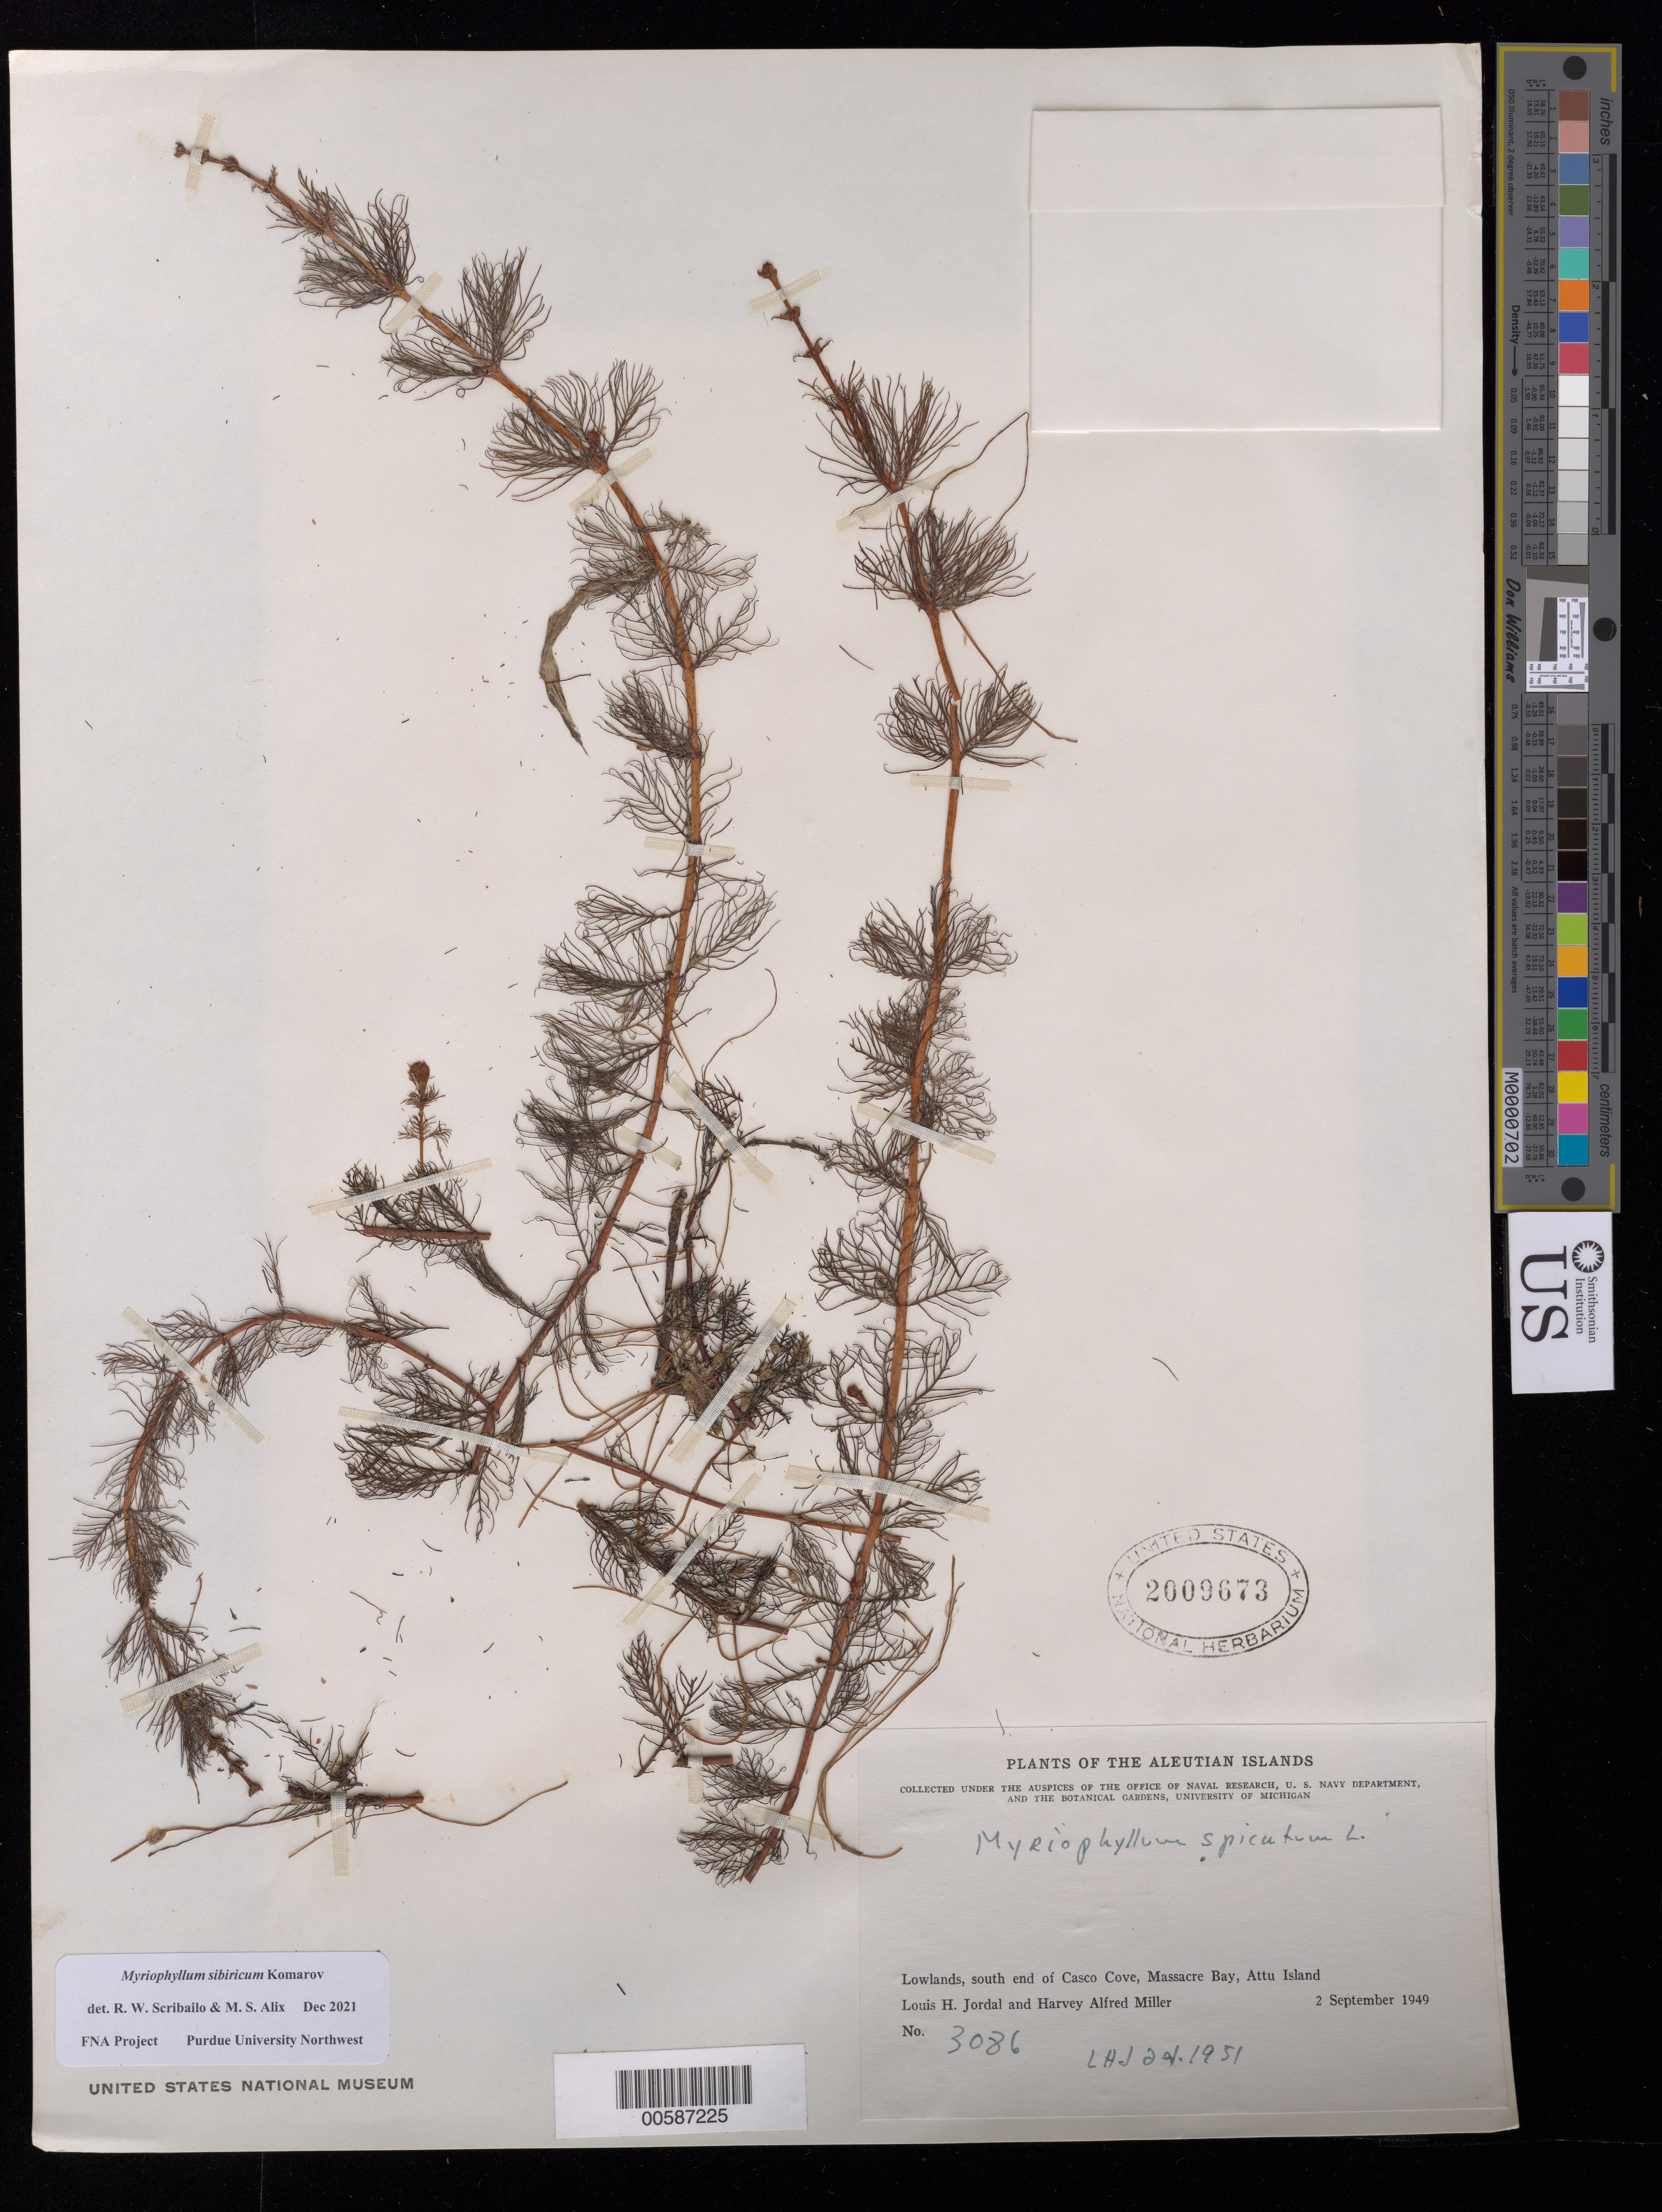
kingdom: Plantae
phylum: Tracheophyta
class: Magnoliopsida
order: Saxifragales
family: Haloragaceae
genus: Myriophyllum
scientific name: Myriophyllum sibiricum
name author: Kom.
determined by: Scribailo, R. W.; Alix, M. S.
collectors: L. Jordal & H. A. Miller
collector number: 3086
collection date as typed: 02 Sep 1949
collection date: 1949-09-02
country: United States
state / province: Alaska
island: Attu Island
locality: S end of Casco Cove, Massacre Bay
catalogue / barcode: US 2009673